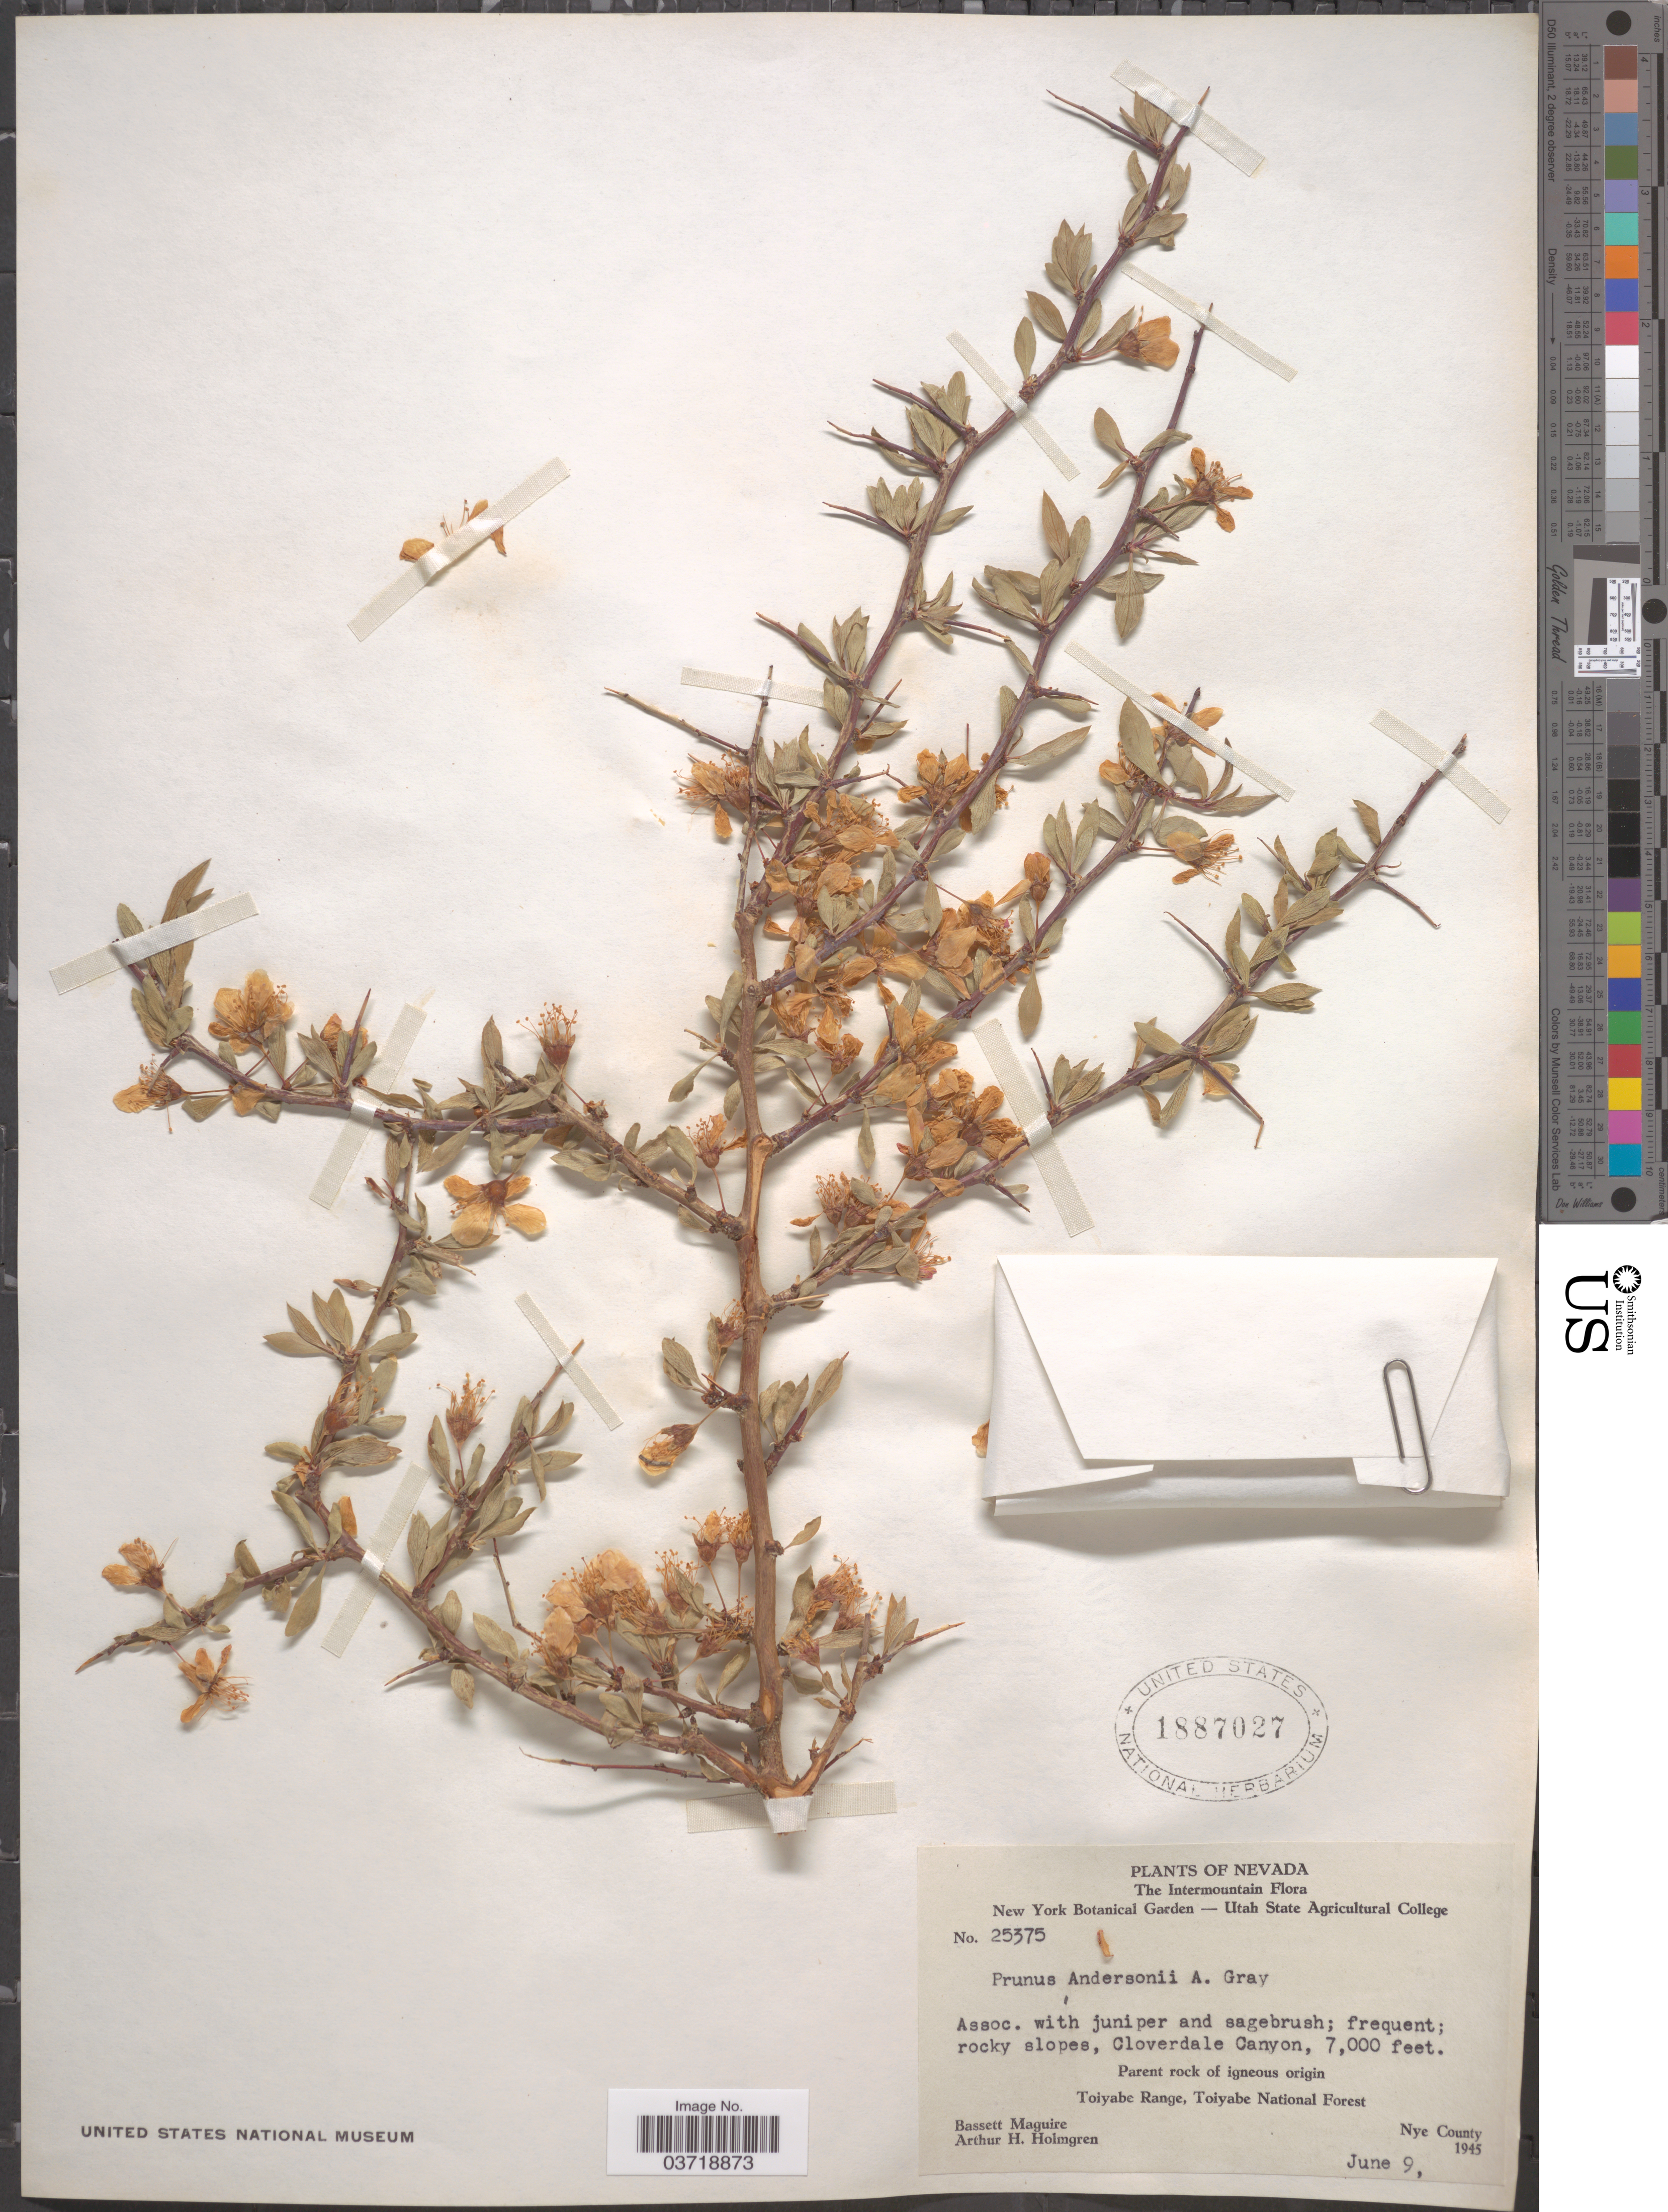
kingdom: Plantae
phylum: Tracheophyta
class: Magnoliopsida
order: Rosales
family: Rosaceae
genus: Prunus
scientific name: Prunus andersonii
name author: A. Gray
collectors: B. Maguire & A. H. Holmgren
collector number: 25375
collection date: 1945-06-09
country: United States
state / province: Nevada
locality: The Intermountain. Cloverdale Canyon. Toiyabe Range, Toiyabe National Forest. Nye County.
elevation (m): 2134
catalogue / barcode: US 1887027